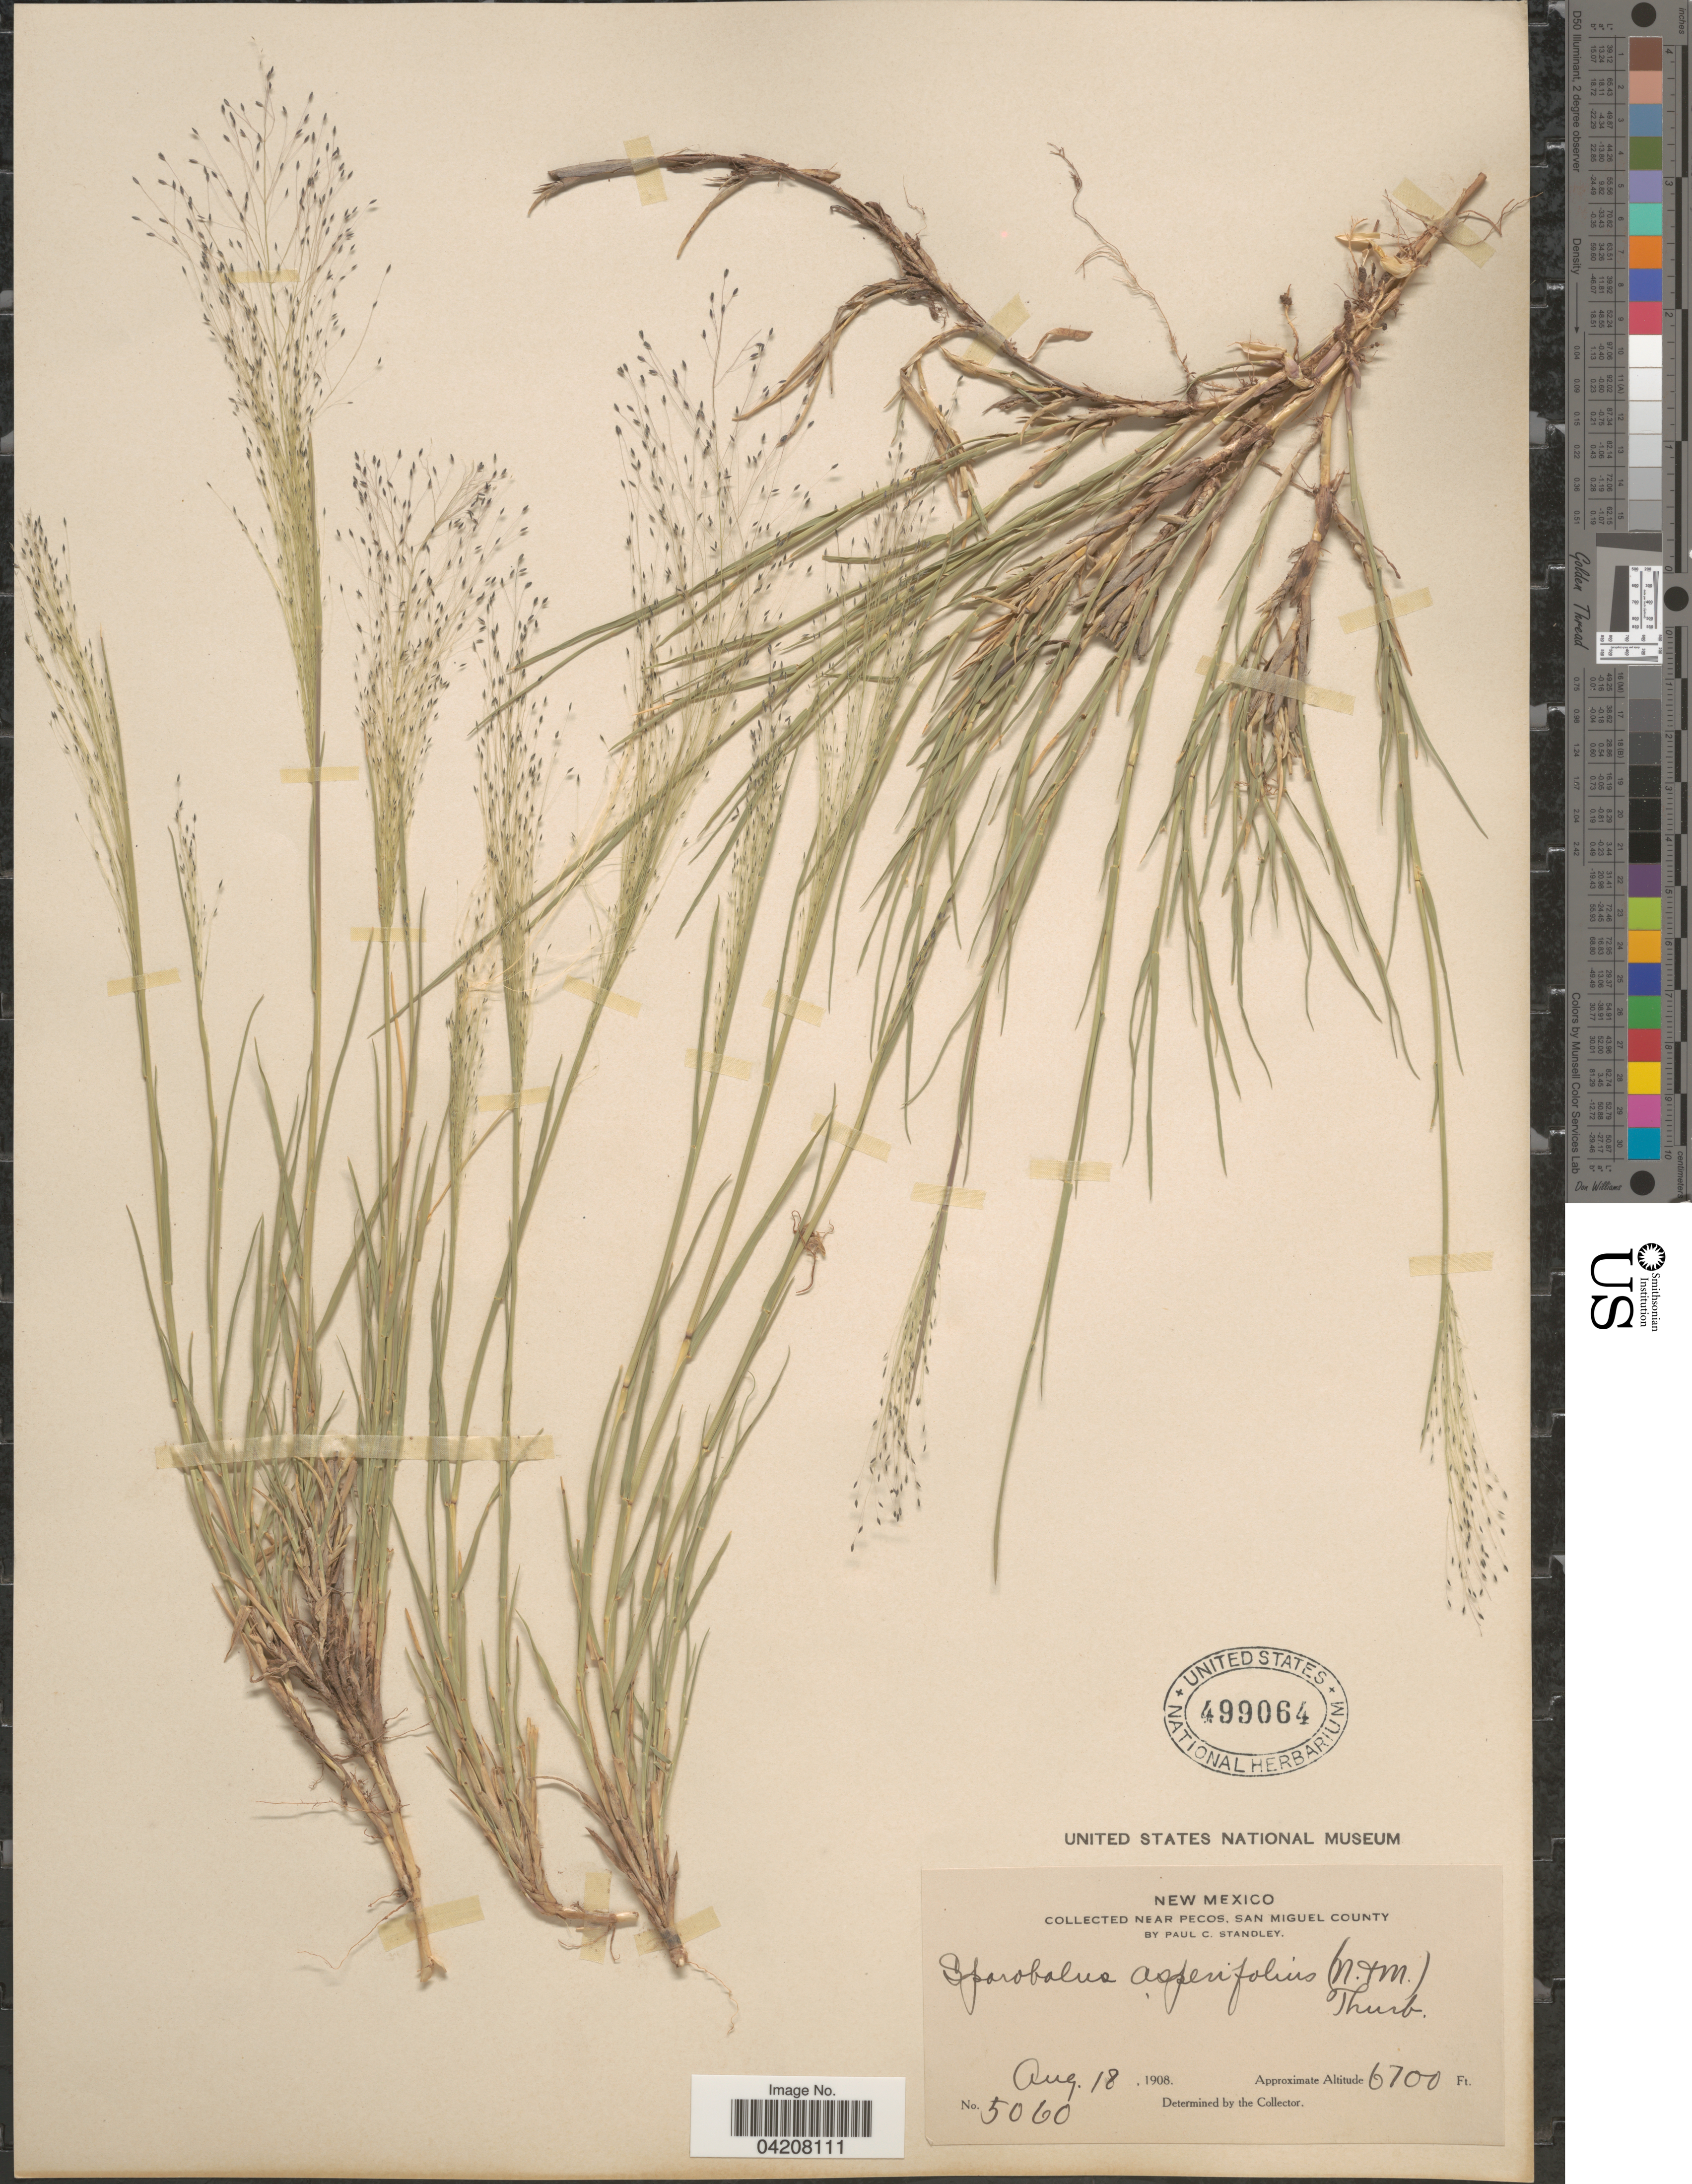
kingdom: Plantae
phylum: Tracheophyta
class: Liliopsida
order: Poales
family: Poaceae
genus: Muhlenbergia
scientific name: Muhlenbergia asperifolia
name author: (Nees & Meyen ex Trin.) Parodi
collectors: P. C. Standley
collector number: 5060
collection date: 1908-08-18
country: United States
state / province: New Mexico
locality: Near Pecos, San Miguel County.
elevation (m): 2042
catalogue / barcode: US 499064